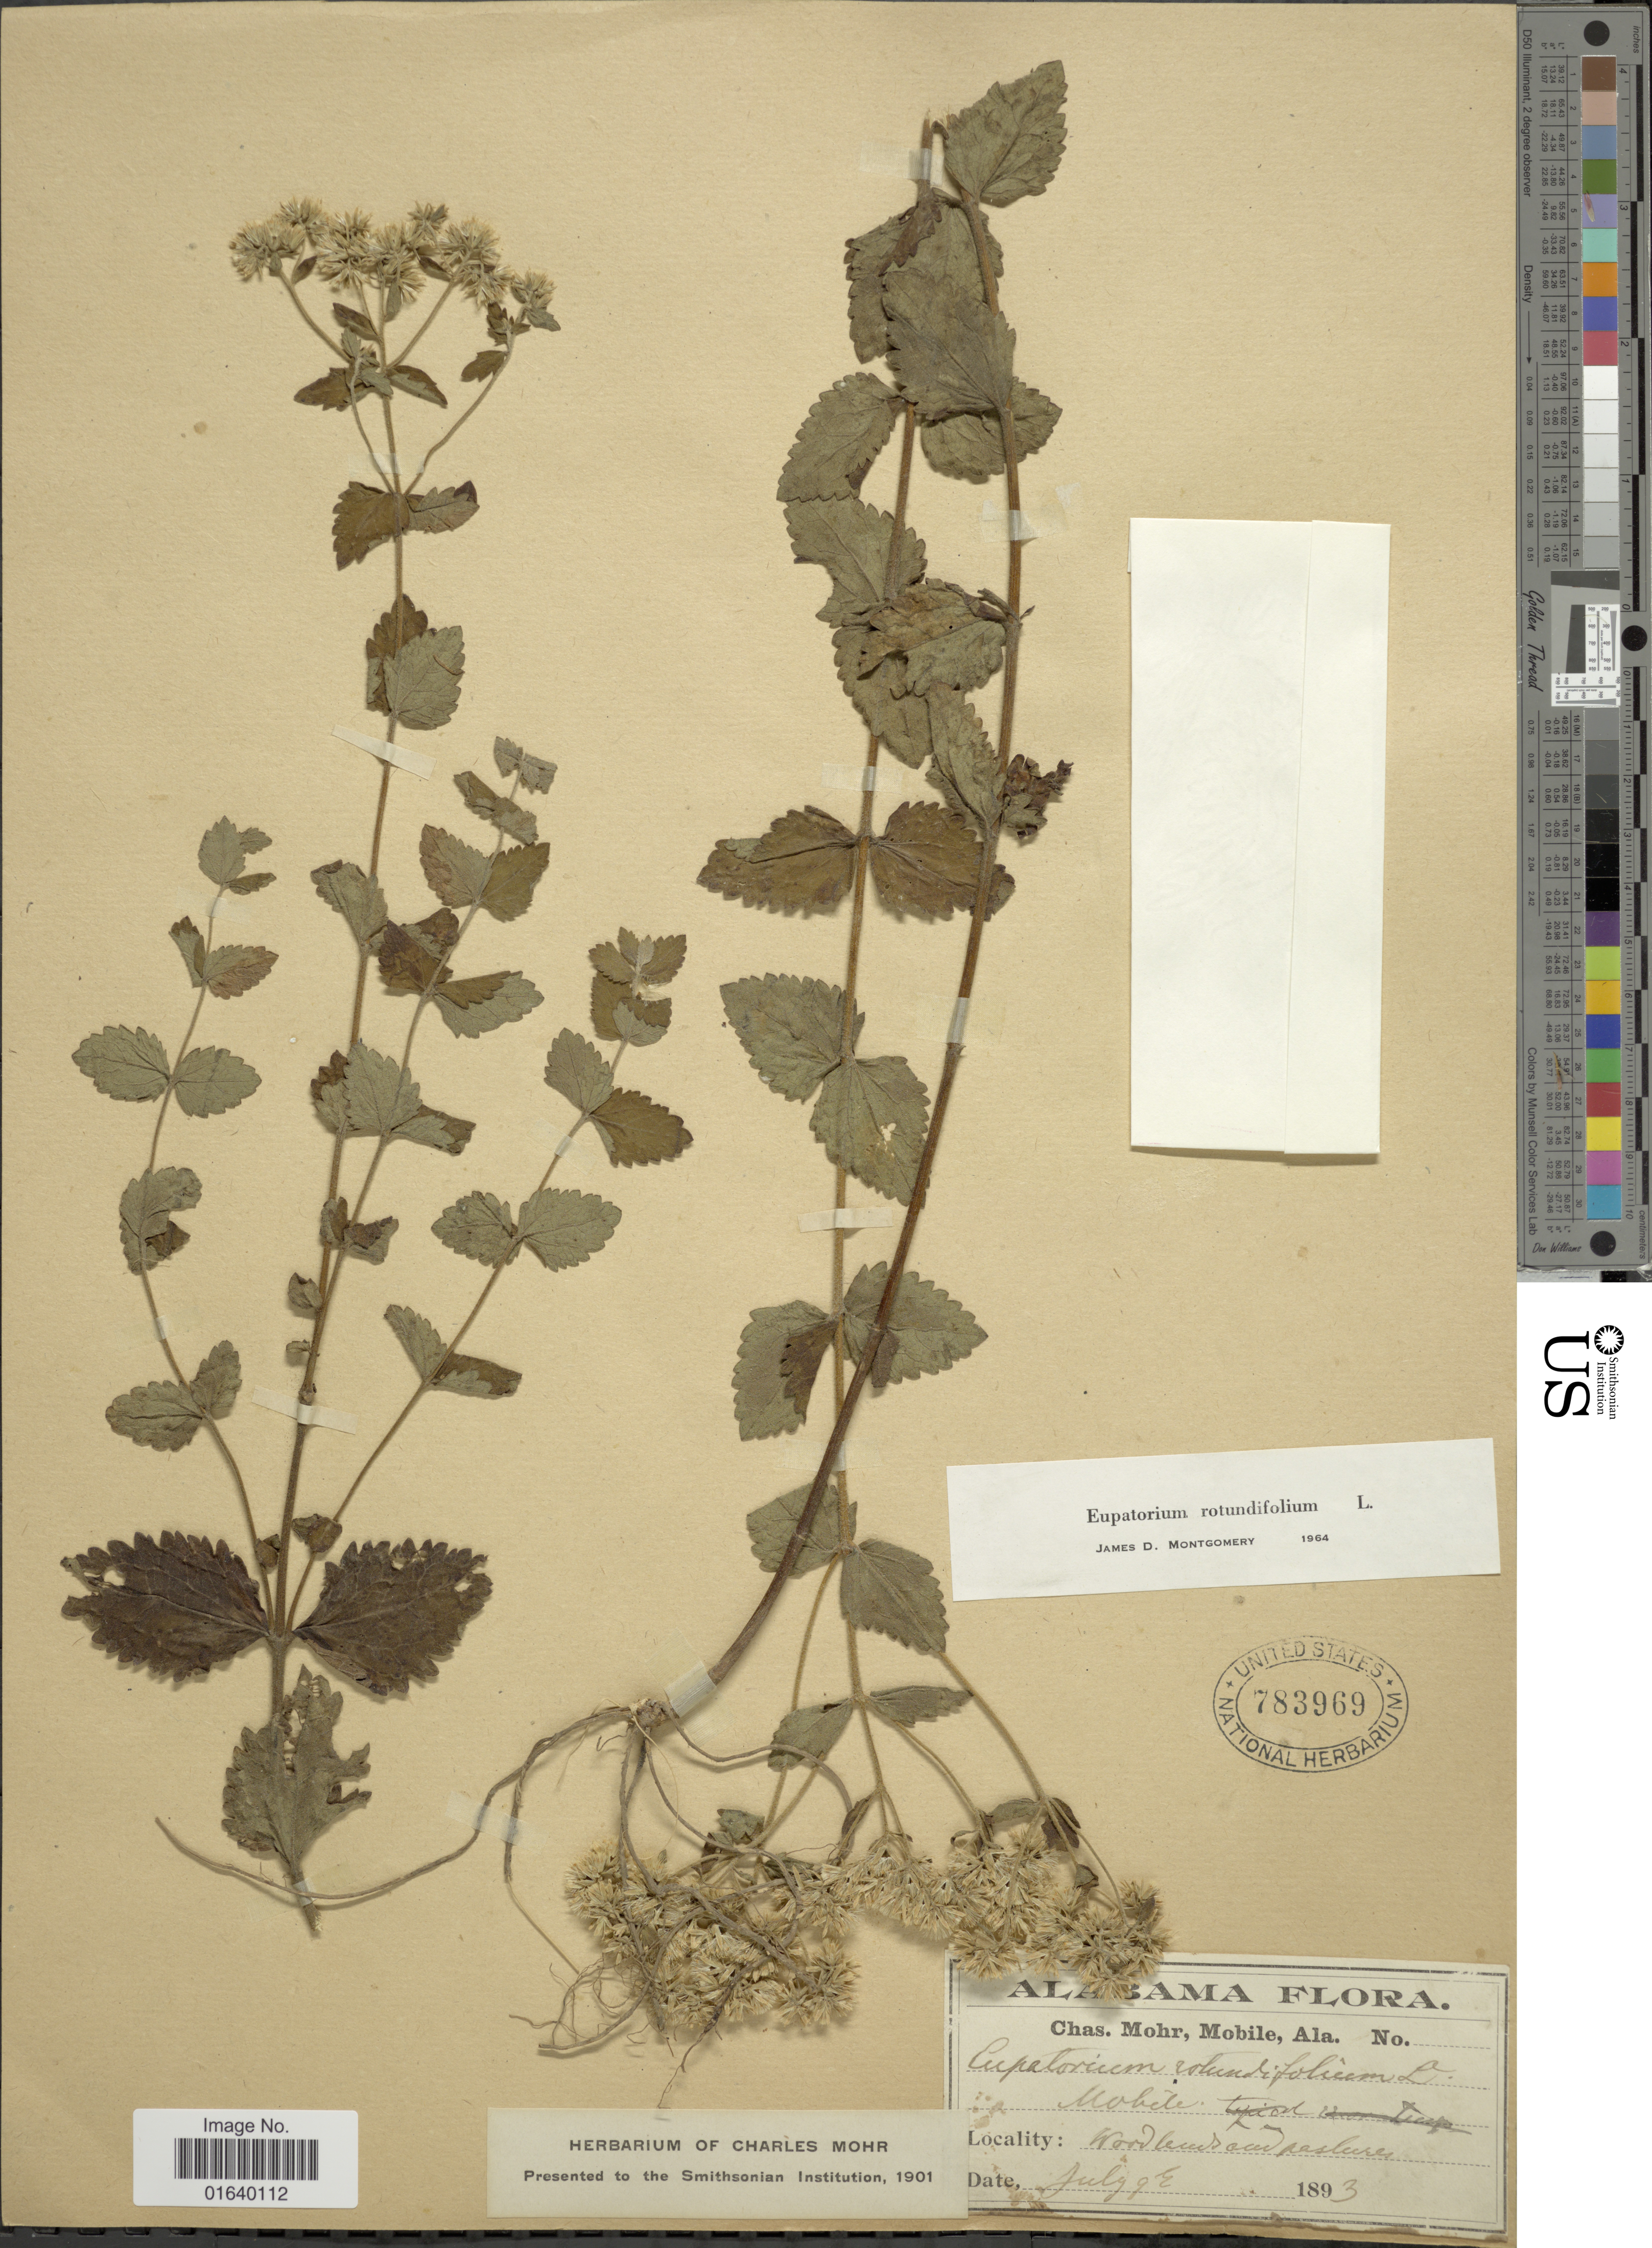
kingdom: Plantae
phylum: Tracheophyta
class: Magnoliopsida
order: Asterales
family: Asteraceae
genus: Eupatorium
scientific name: Eupatorium rotundifolium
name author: L.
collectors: C. T. Mohr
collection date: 1893-07-09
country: United States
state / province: Alabama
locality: Woodlands and pasture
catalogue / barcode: US 783969